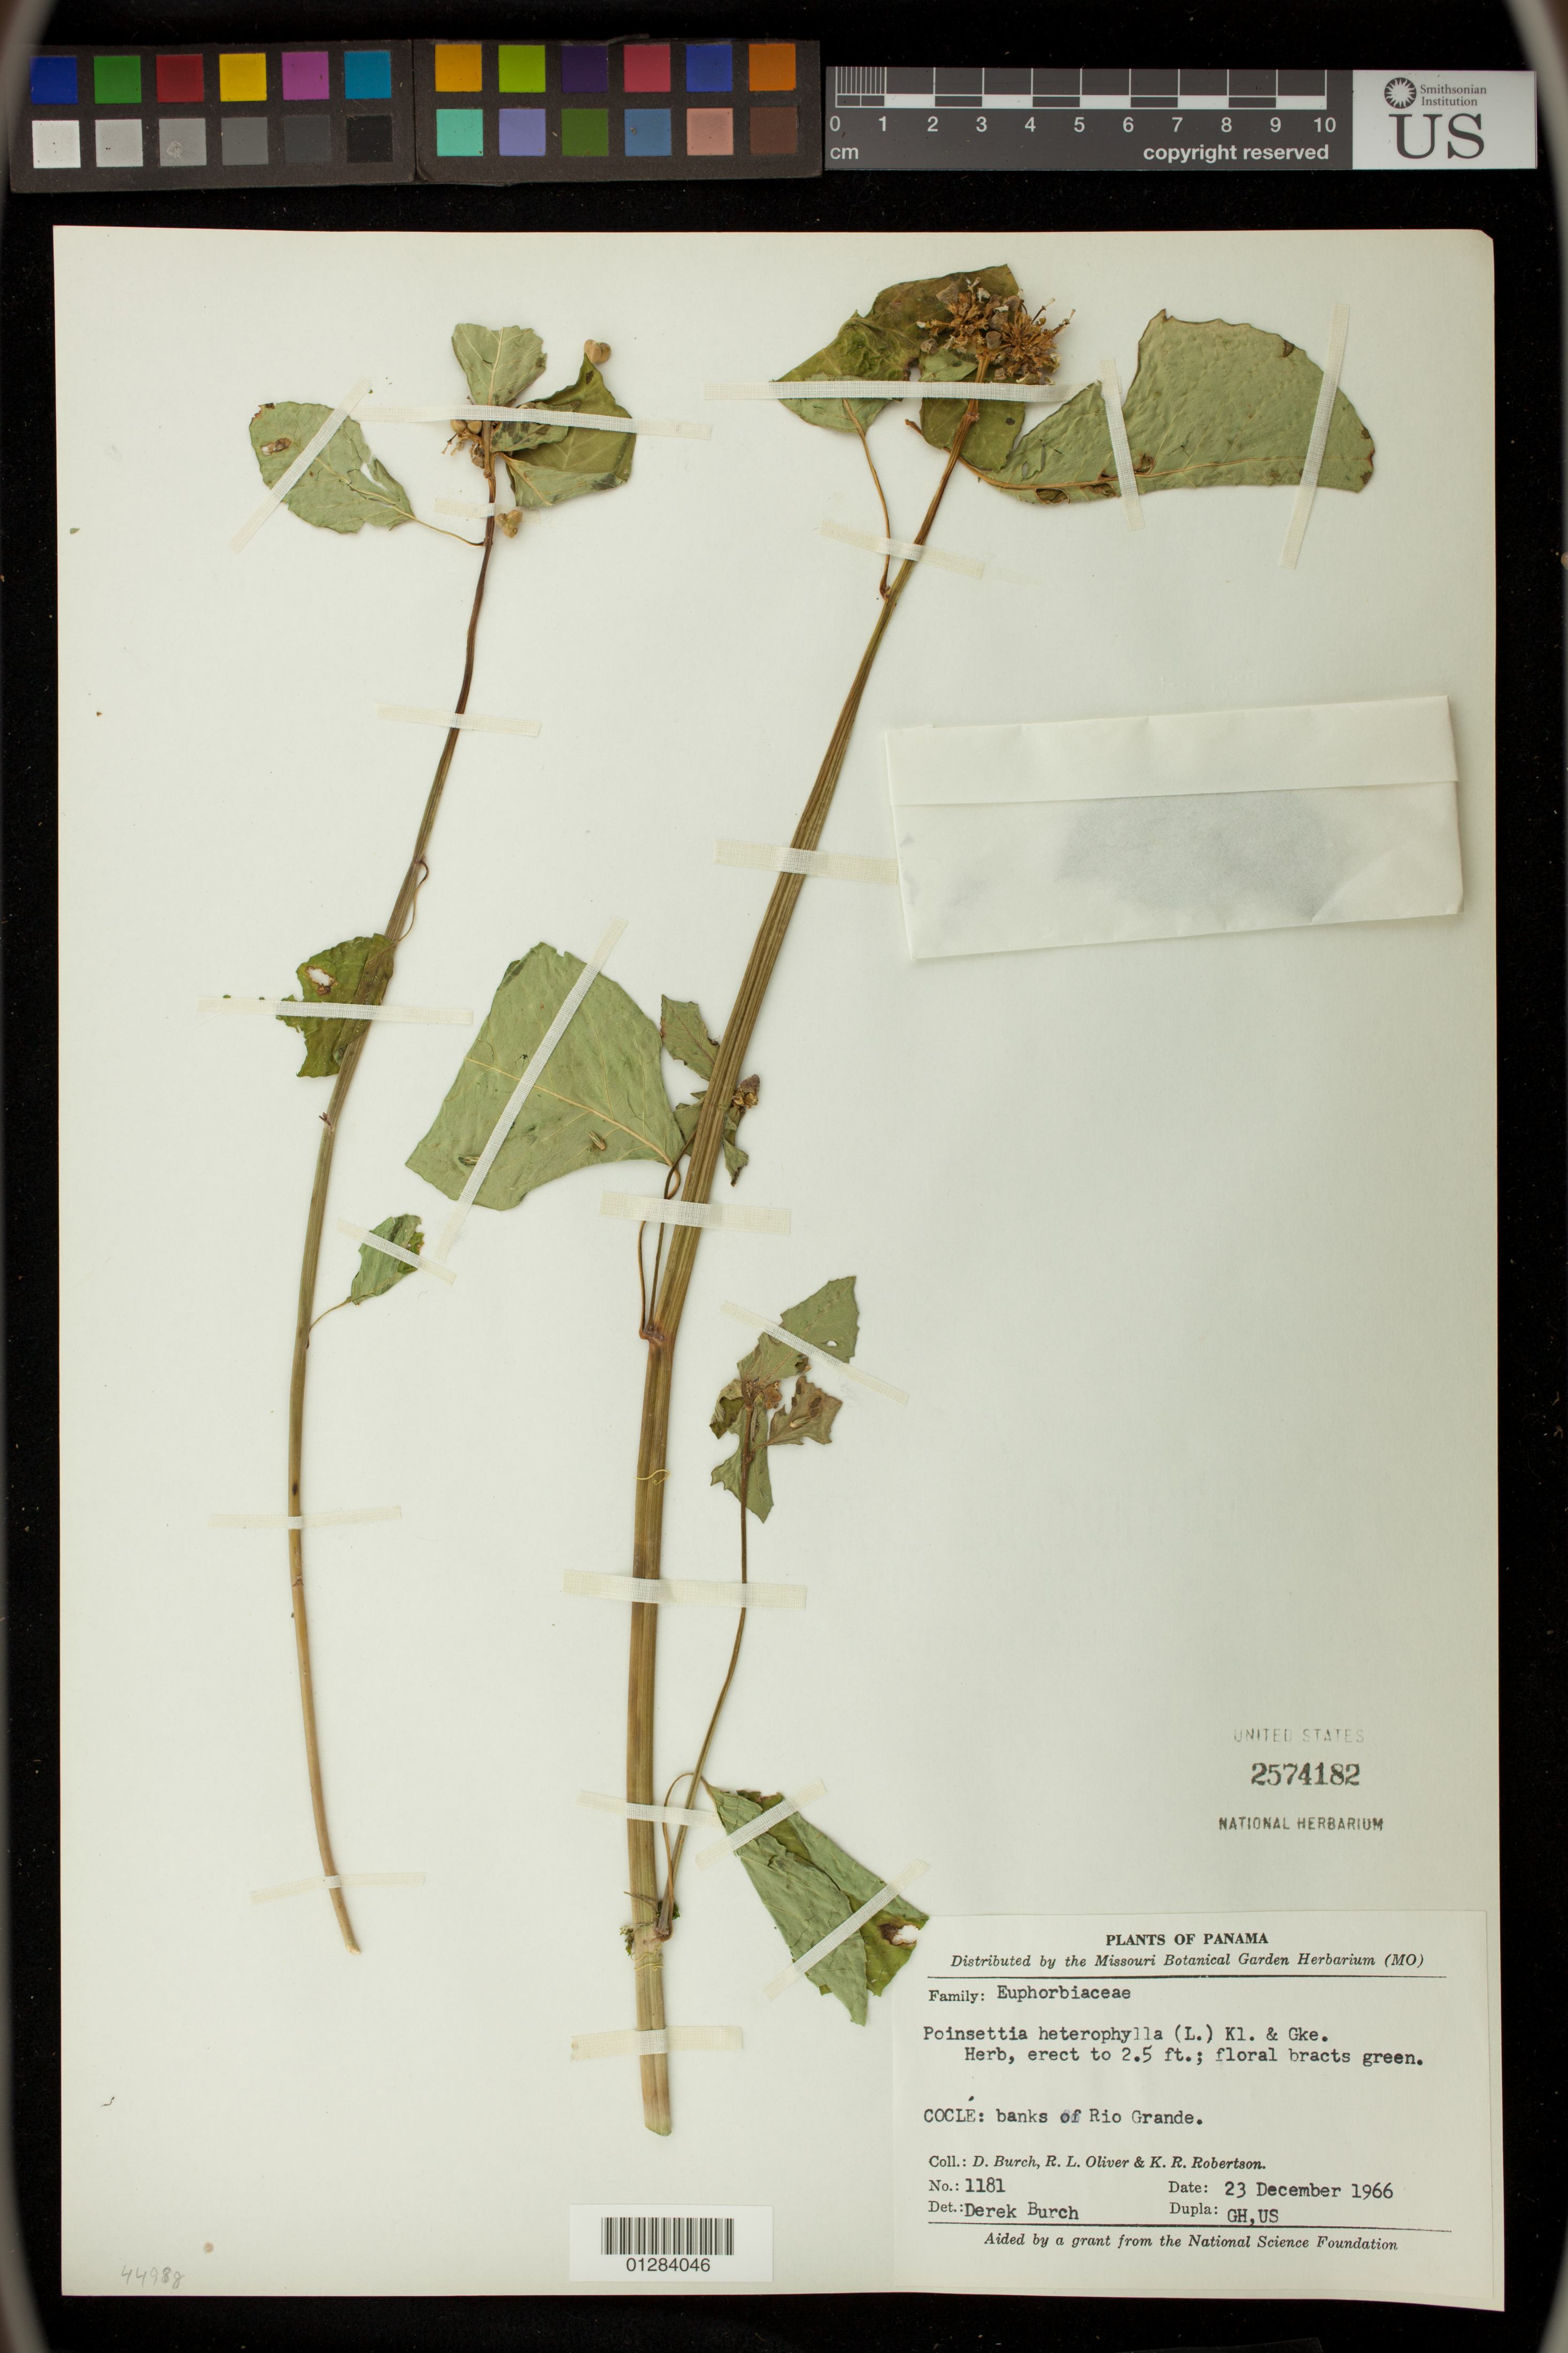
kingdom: Plantae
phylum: Tracheophyta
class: Magnoliopsida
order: Malpighiales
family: Euphorbiaceae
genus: Euphorbia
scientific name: Euphorbia heterophylla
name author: L.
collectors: D. Burch, R. L. Oliver & K. Robertson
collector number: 1181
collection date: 1966-12-23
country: Panama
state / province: Coclé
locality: banks of Rio Grande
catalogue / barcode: US 2574182